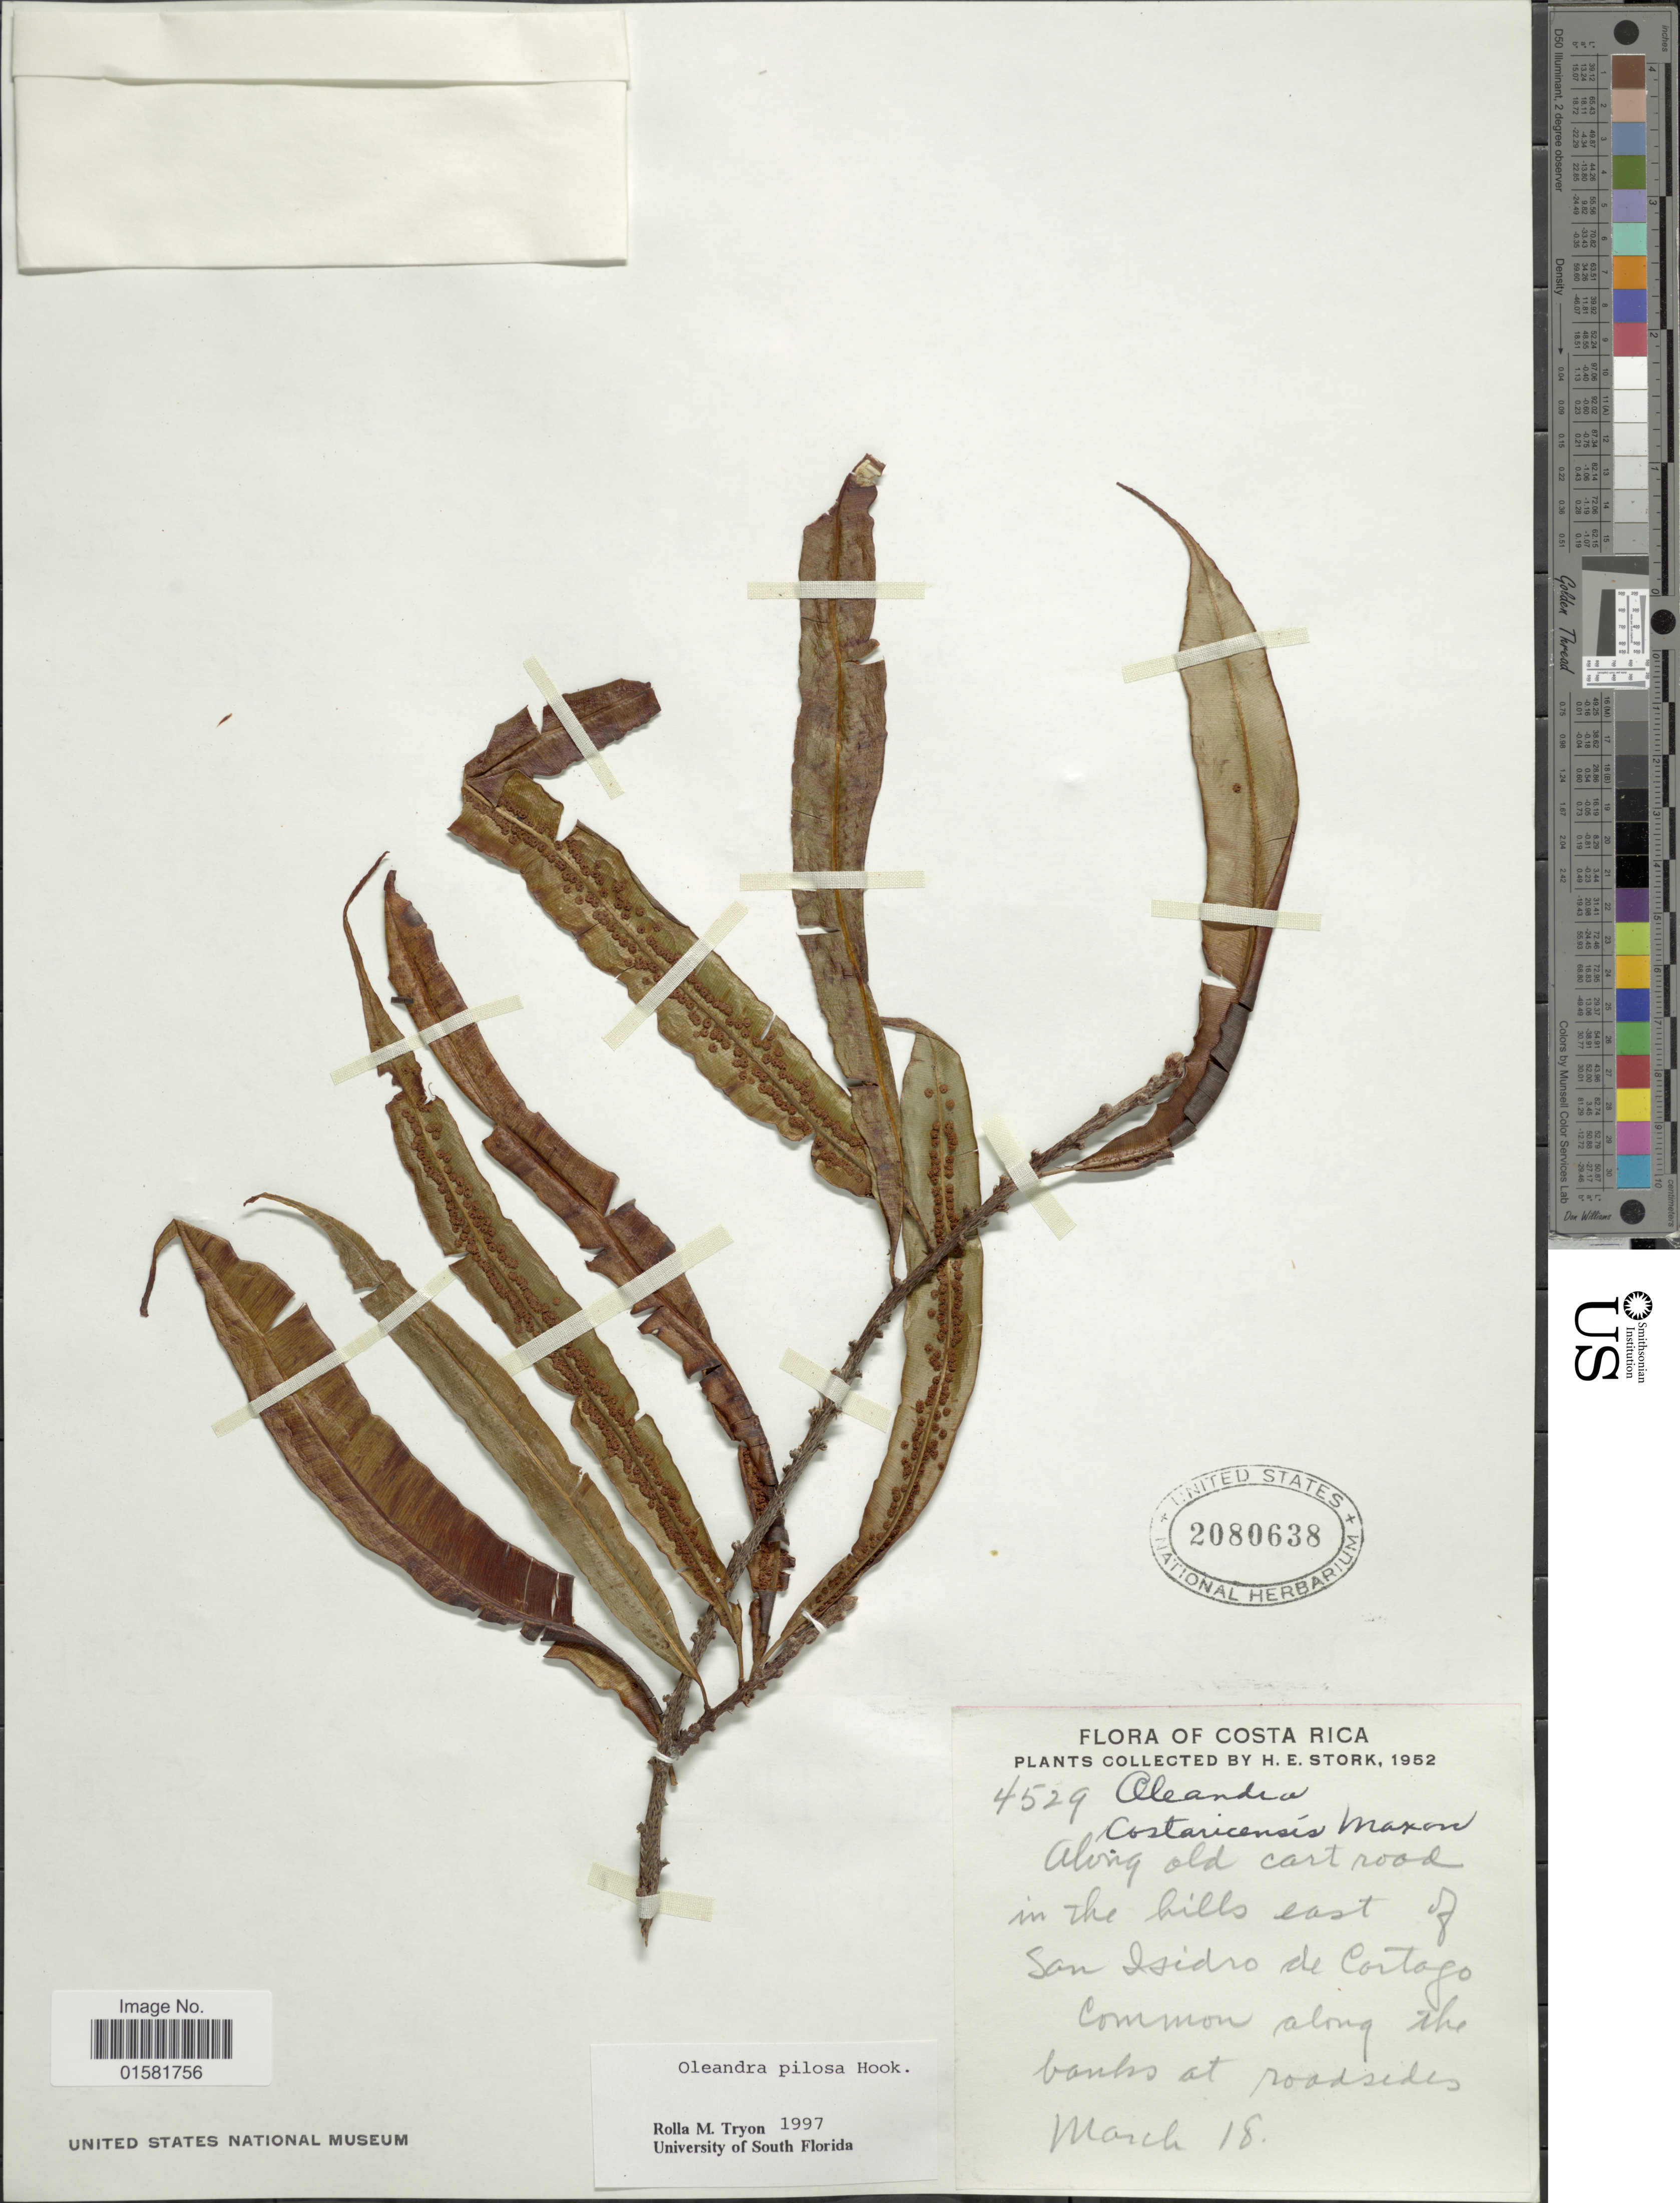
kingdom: Plantae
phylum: Tracheophyta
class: Polypodiopsida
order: Polypodiales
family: Oleandraceae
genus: Oleandra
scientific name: Oleandra pilosa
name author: Hook.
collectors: H. E. Stork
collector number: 4529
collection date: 1952-03-18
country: Costa Rica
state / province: Cartago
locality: Along old cart road in the hills east of San Isidro de Cartago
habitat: common along the banks of roadsides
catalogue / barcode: US 2080638